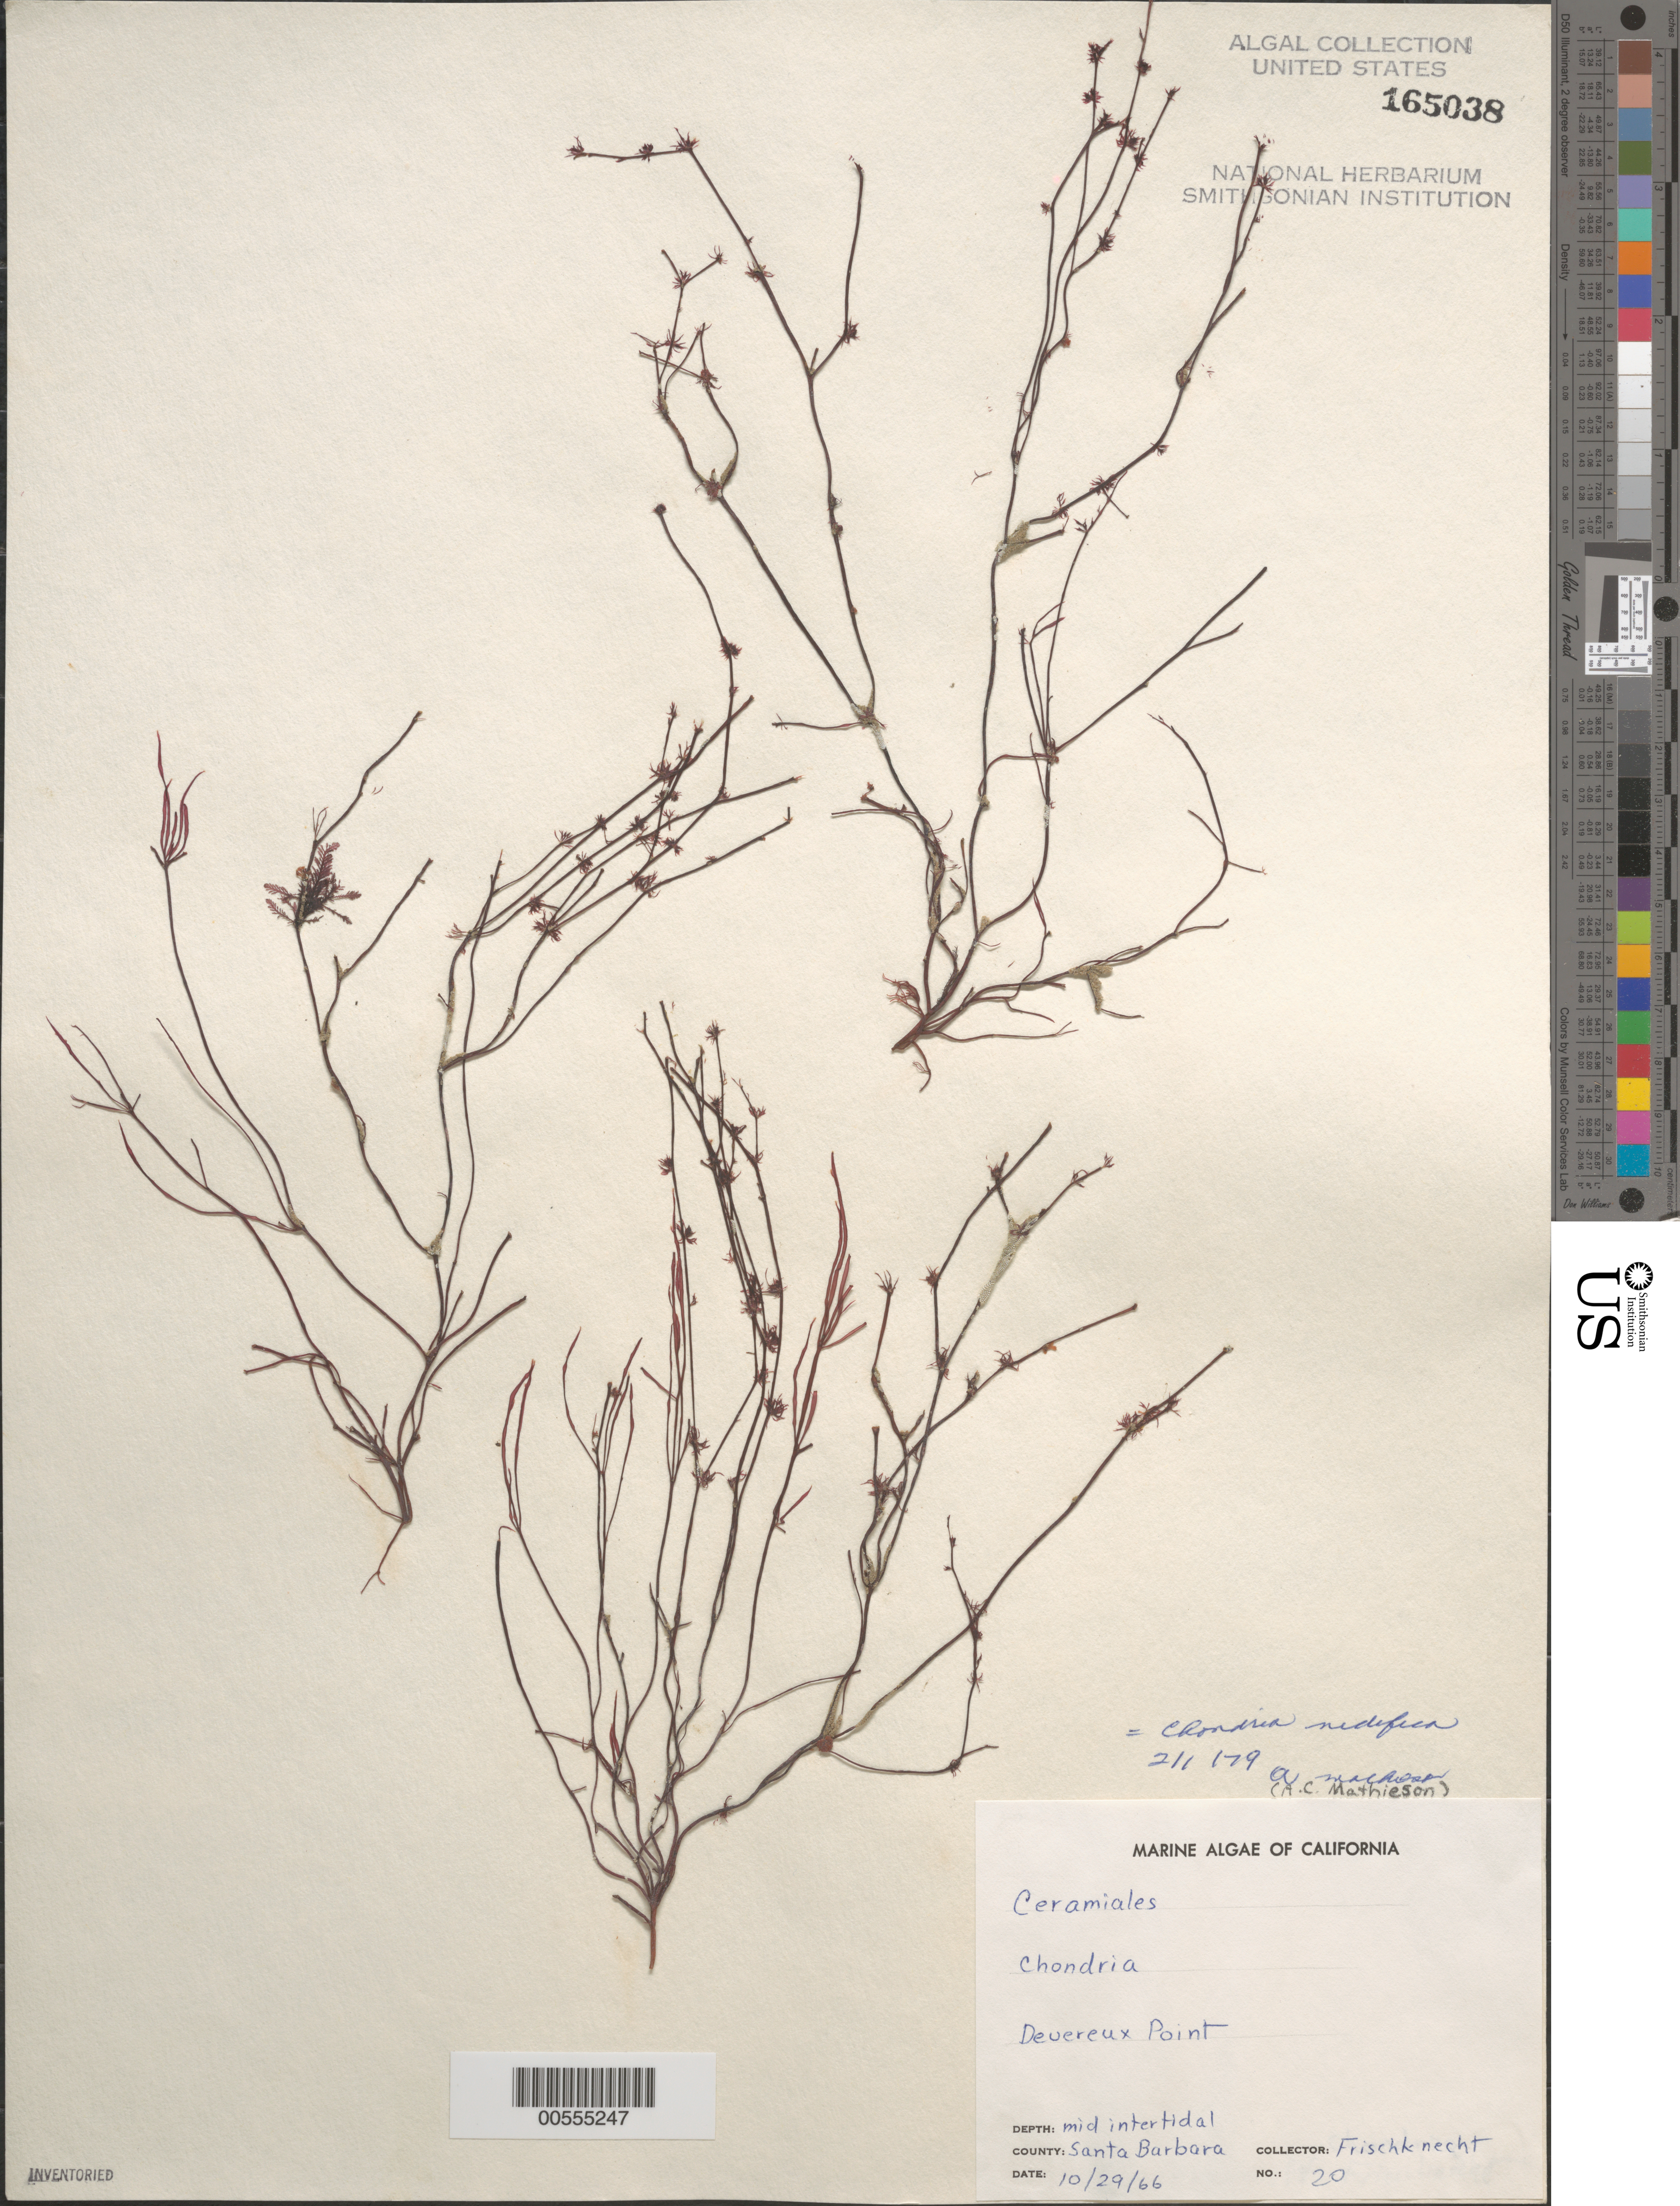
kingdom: Plantae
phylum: Rhodophyta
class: Florideophyceae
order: Ceramiales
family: Rhodomelaceae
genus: Neochondria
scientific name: Neochondria nidifica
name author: (Harvey) Sutti et al.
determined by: Algae name updating Project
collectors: -. Frischknecht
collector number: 20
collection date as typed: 29 Oct 1966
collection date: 1966-10-29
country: United States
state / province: California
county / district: Santa Barbara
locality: Devereaux Point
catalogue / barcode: US 165038